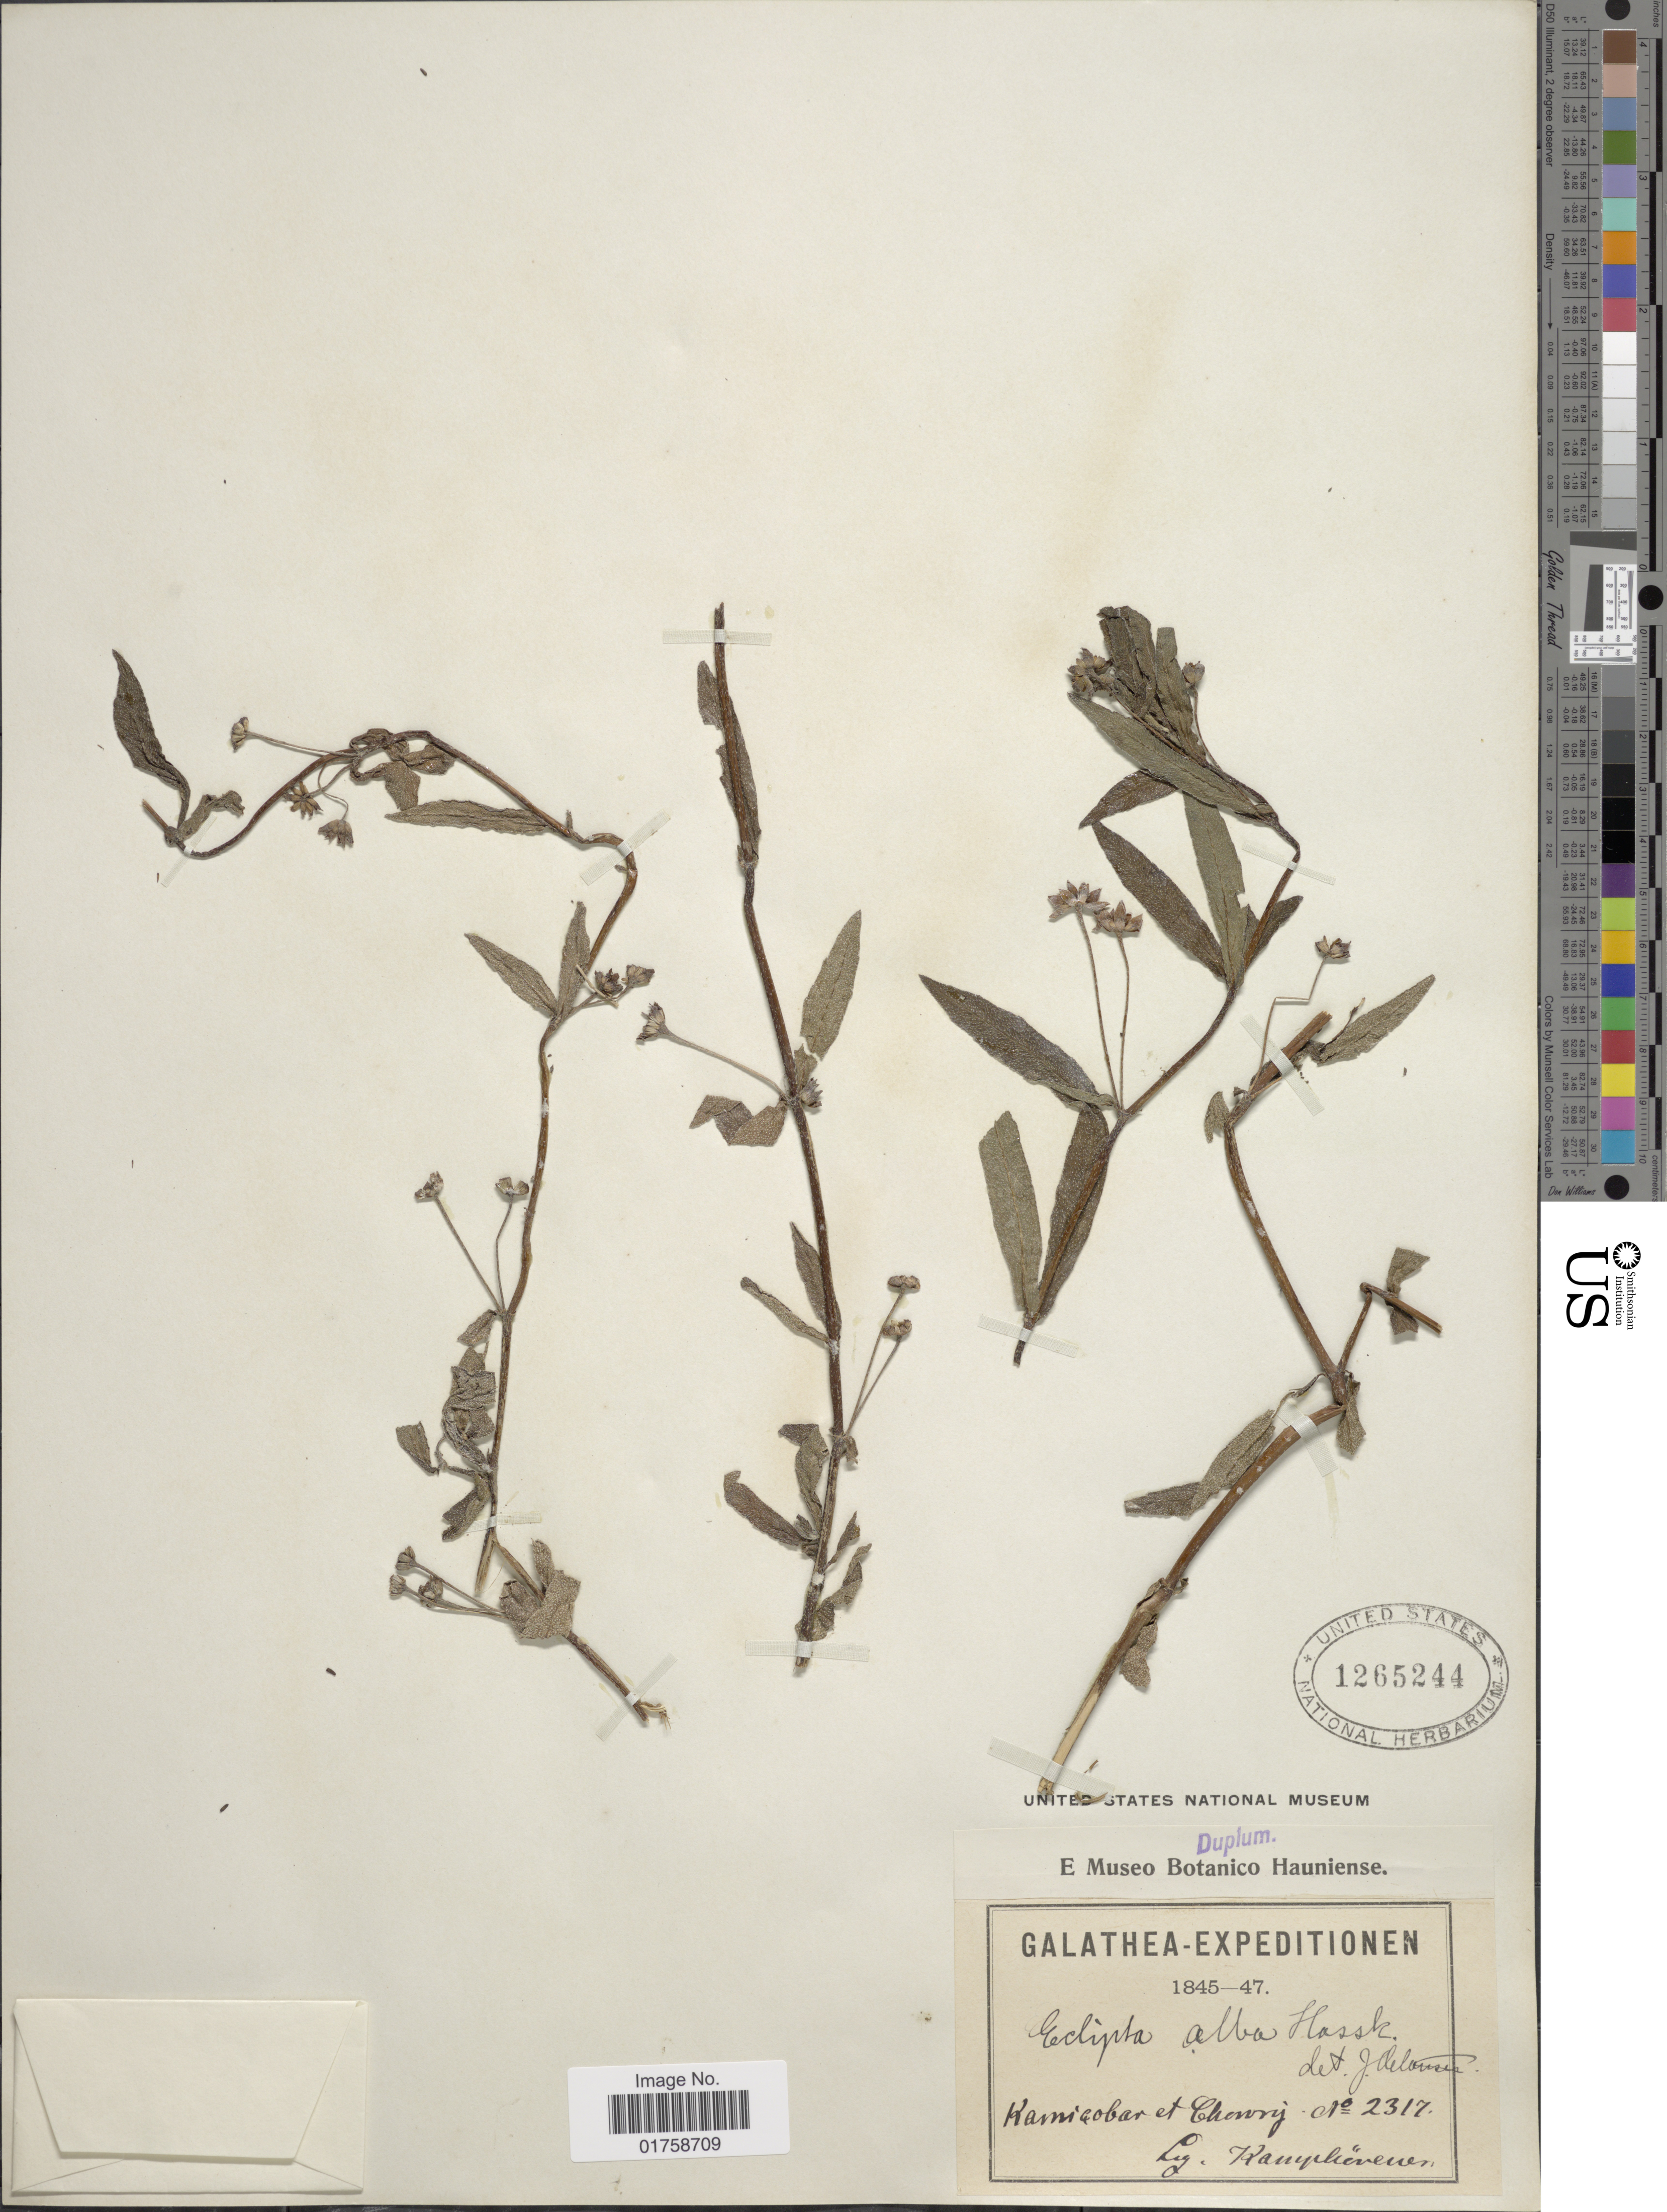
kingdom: Plantae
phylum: Tracheophyta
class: Magnoliopsida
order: Asterales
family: Asteraceae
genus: Eclipta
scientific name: Eclipta alba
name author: (L.) Hassk.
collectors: B. Kamphövener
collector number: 2317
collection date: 1845/1847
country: India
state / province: Andaman and Nicobar Islands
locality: Galathea. Kamicobar et Chowry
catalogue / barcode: US 1265244